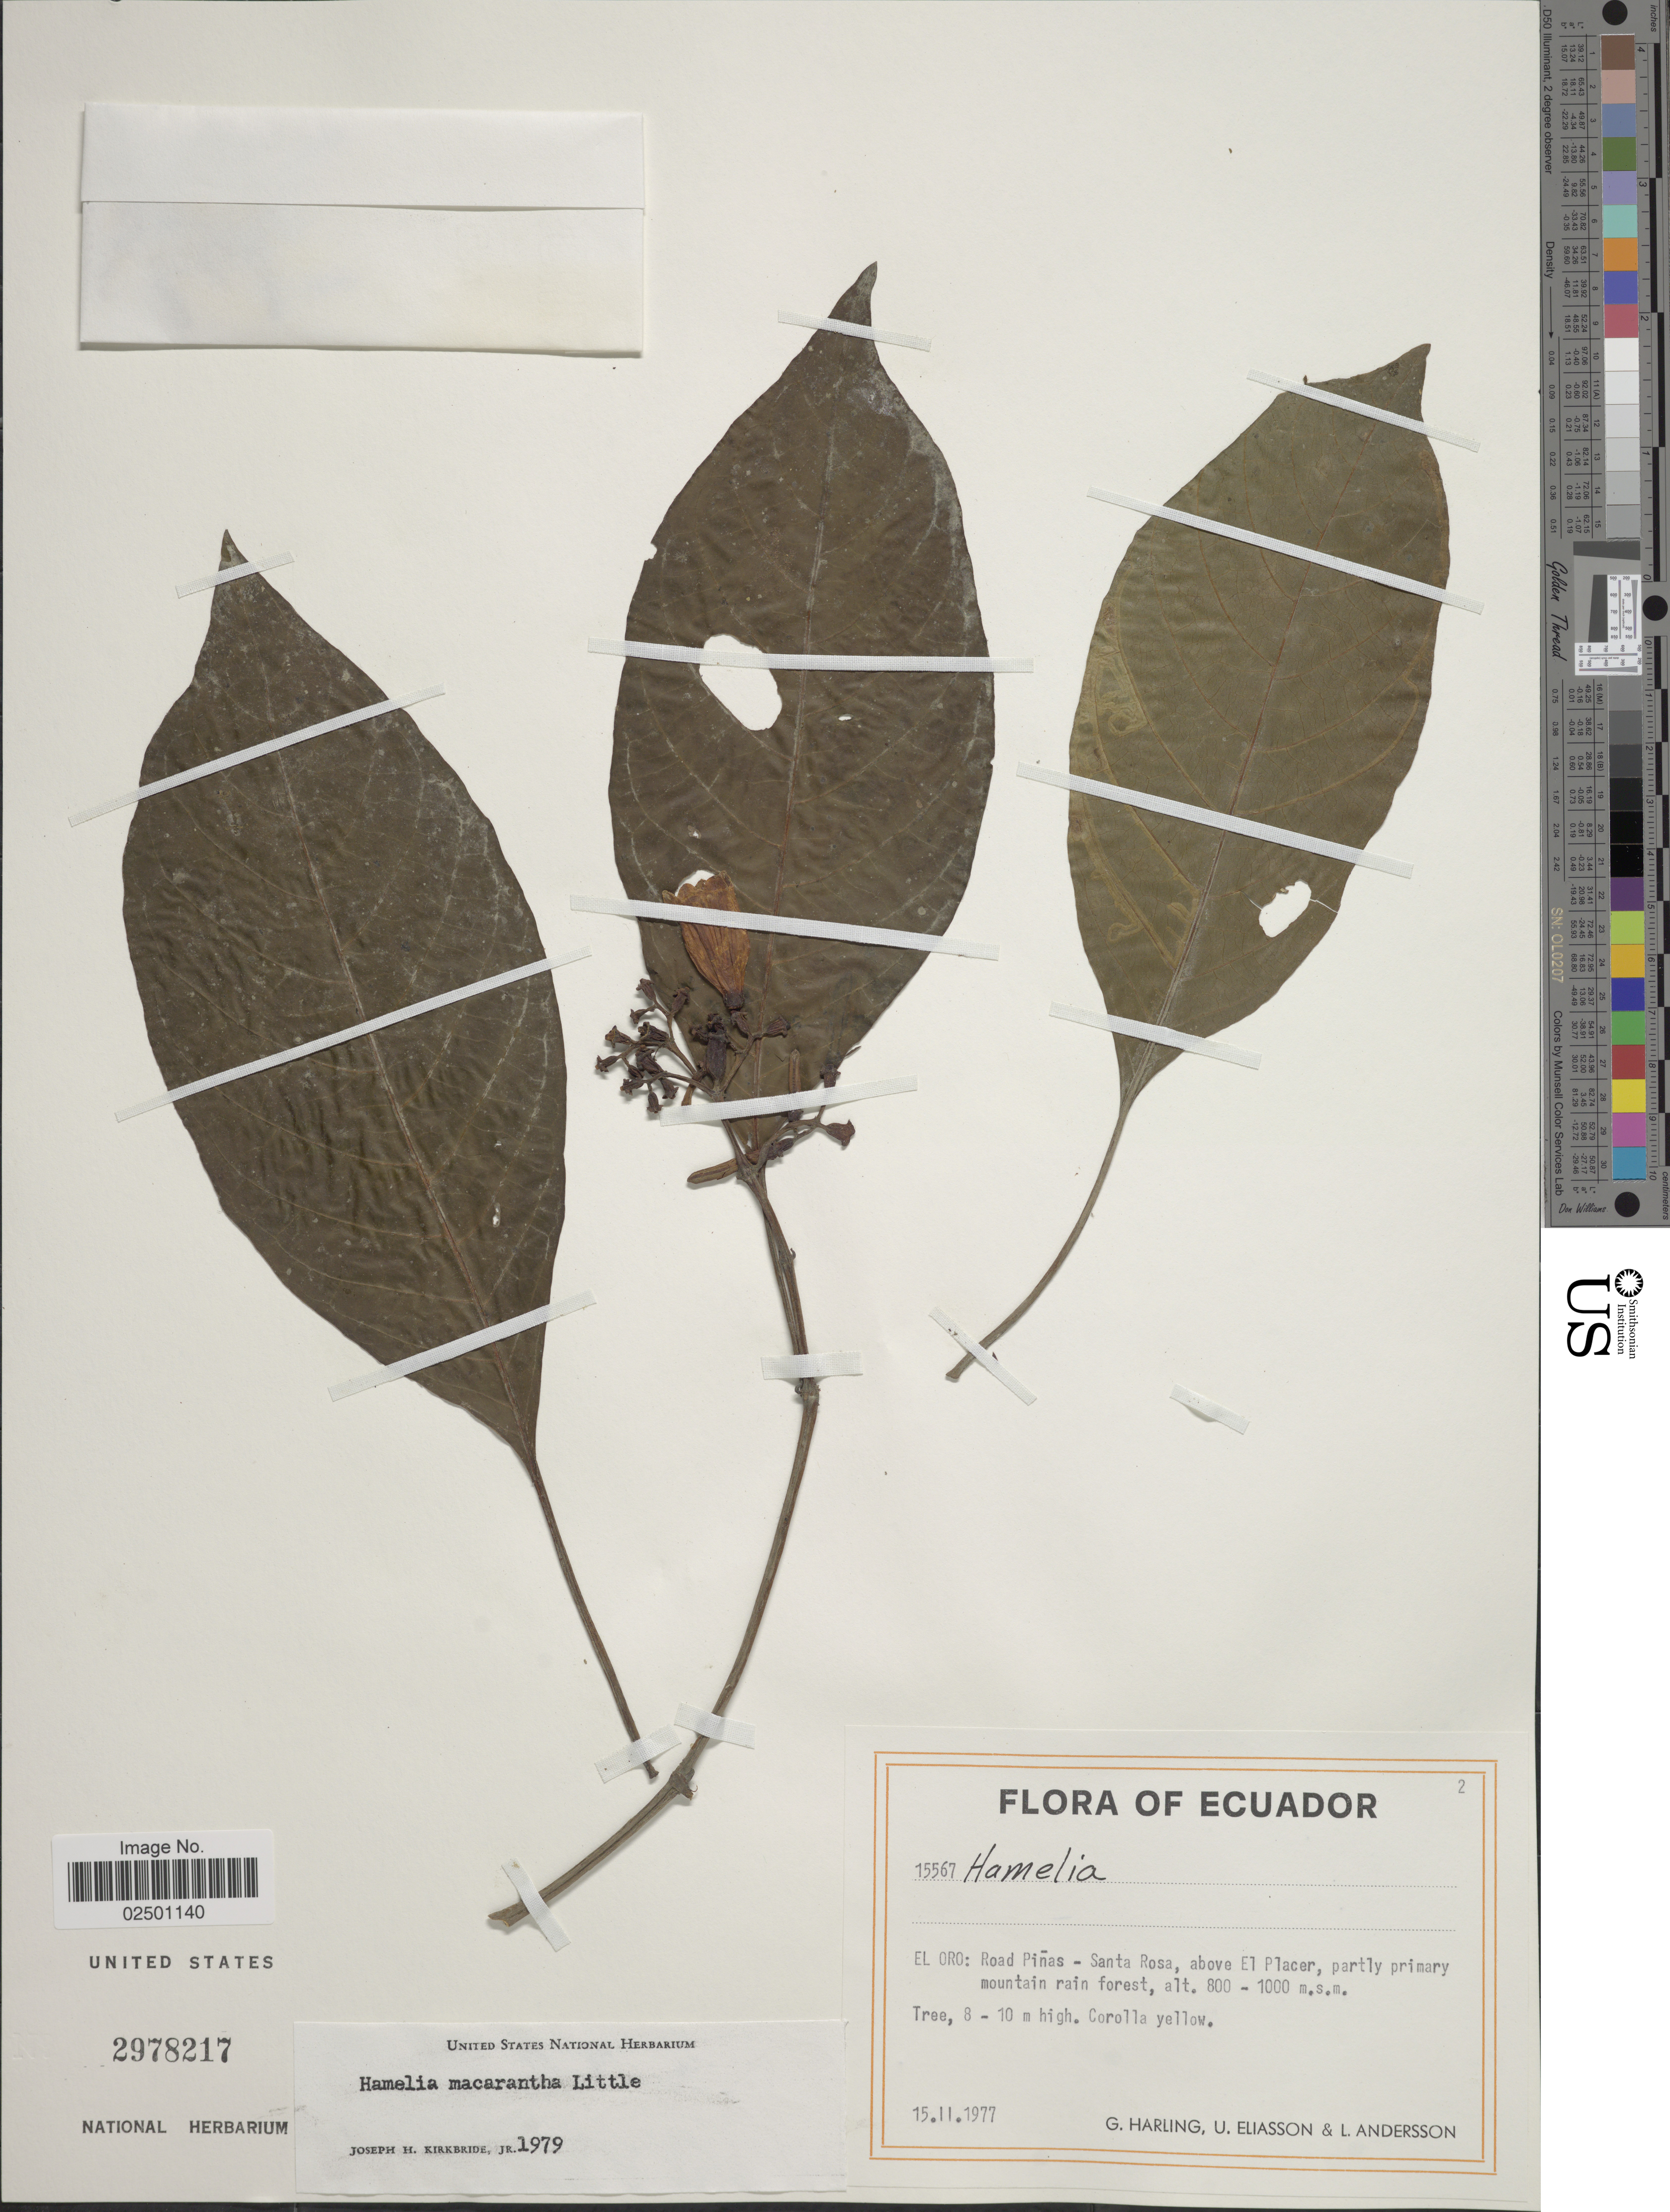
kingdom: Plantae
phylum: Tracheophyta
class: Magnoliopsida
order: Gentianales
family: Rubiaceae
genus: Hamelia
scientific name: Hamelia macrantha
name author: Little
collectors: G. Harling, U. Eliasson & L. Andersson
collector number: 15567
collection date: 1977-02-15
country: Ecuador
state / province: El Oro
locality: El oro: Road Pinas - Santa Rosa, above El Placer, partly primary mountain rain forest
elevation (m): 800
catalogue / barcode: US 2978217